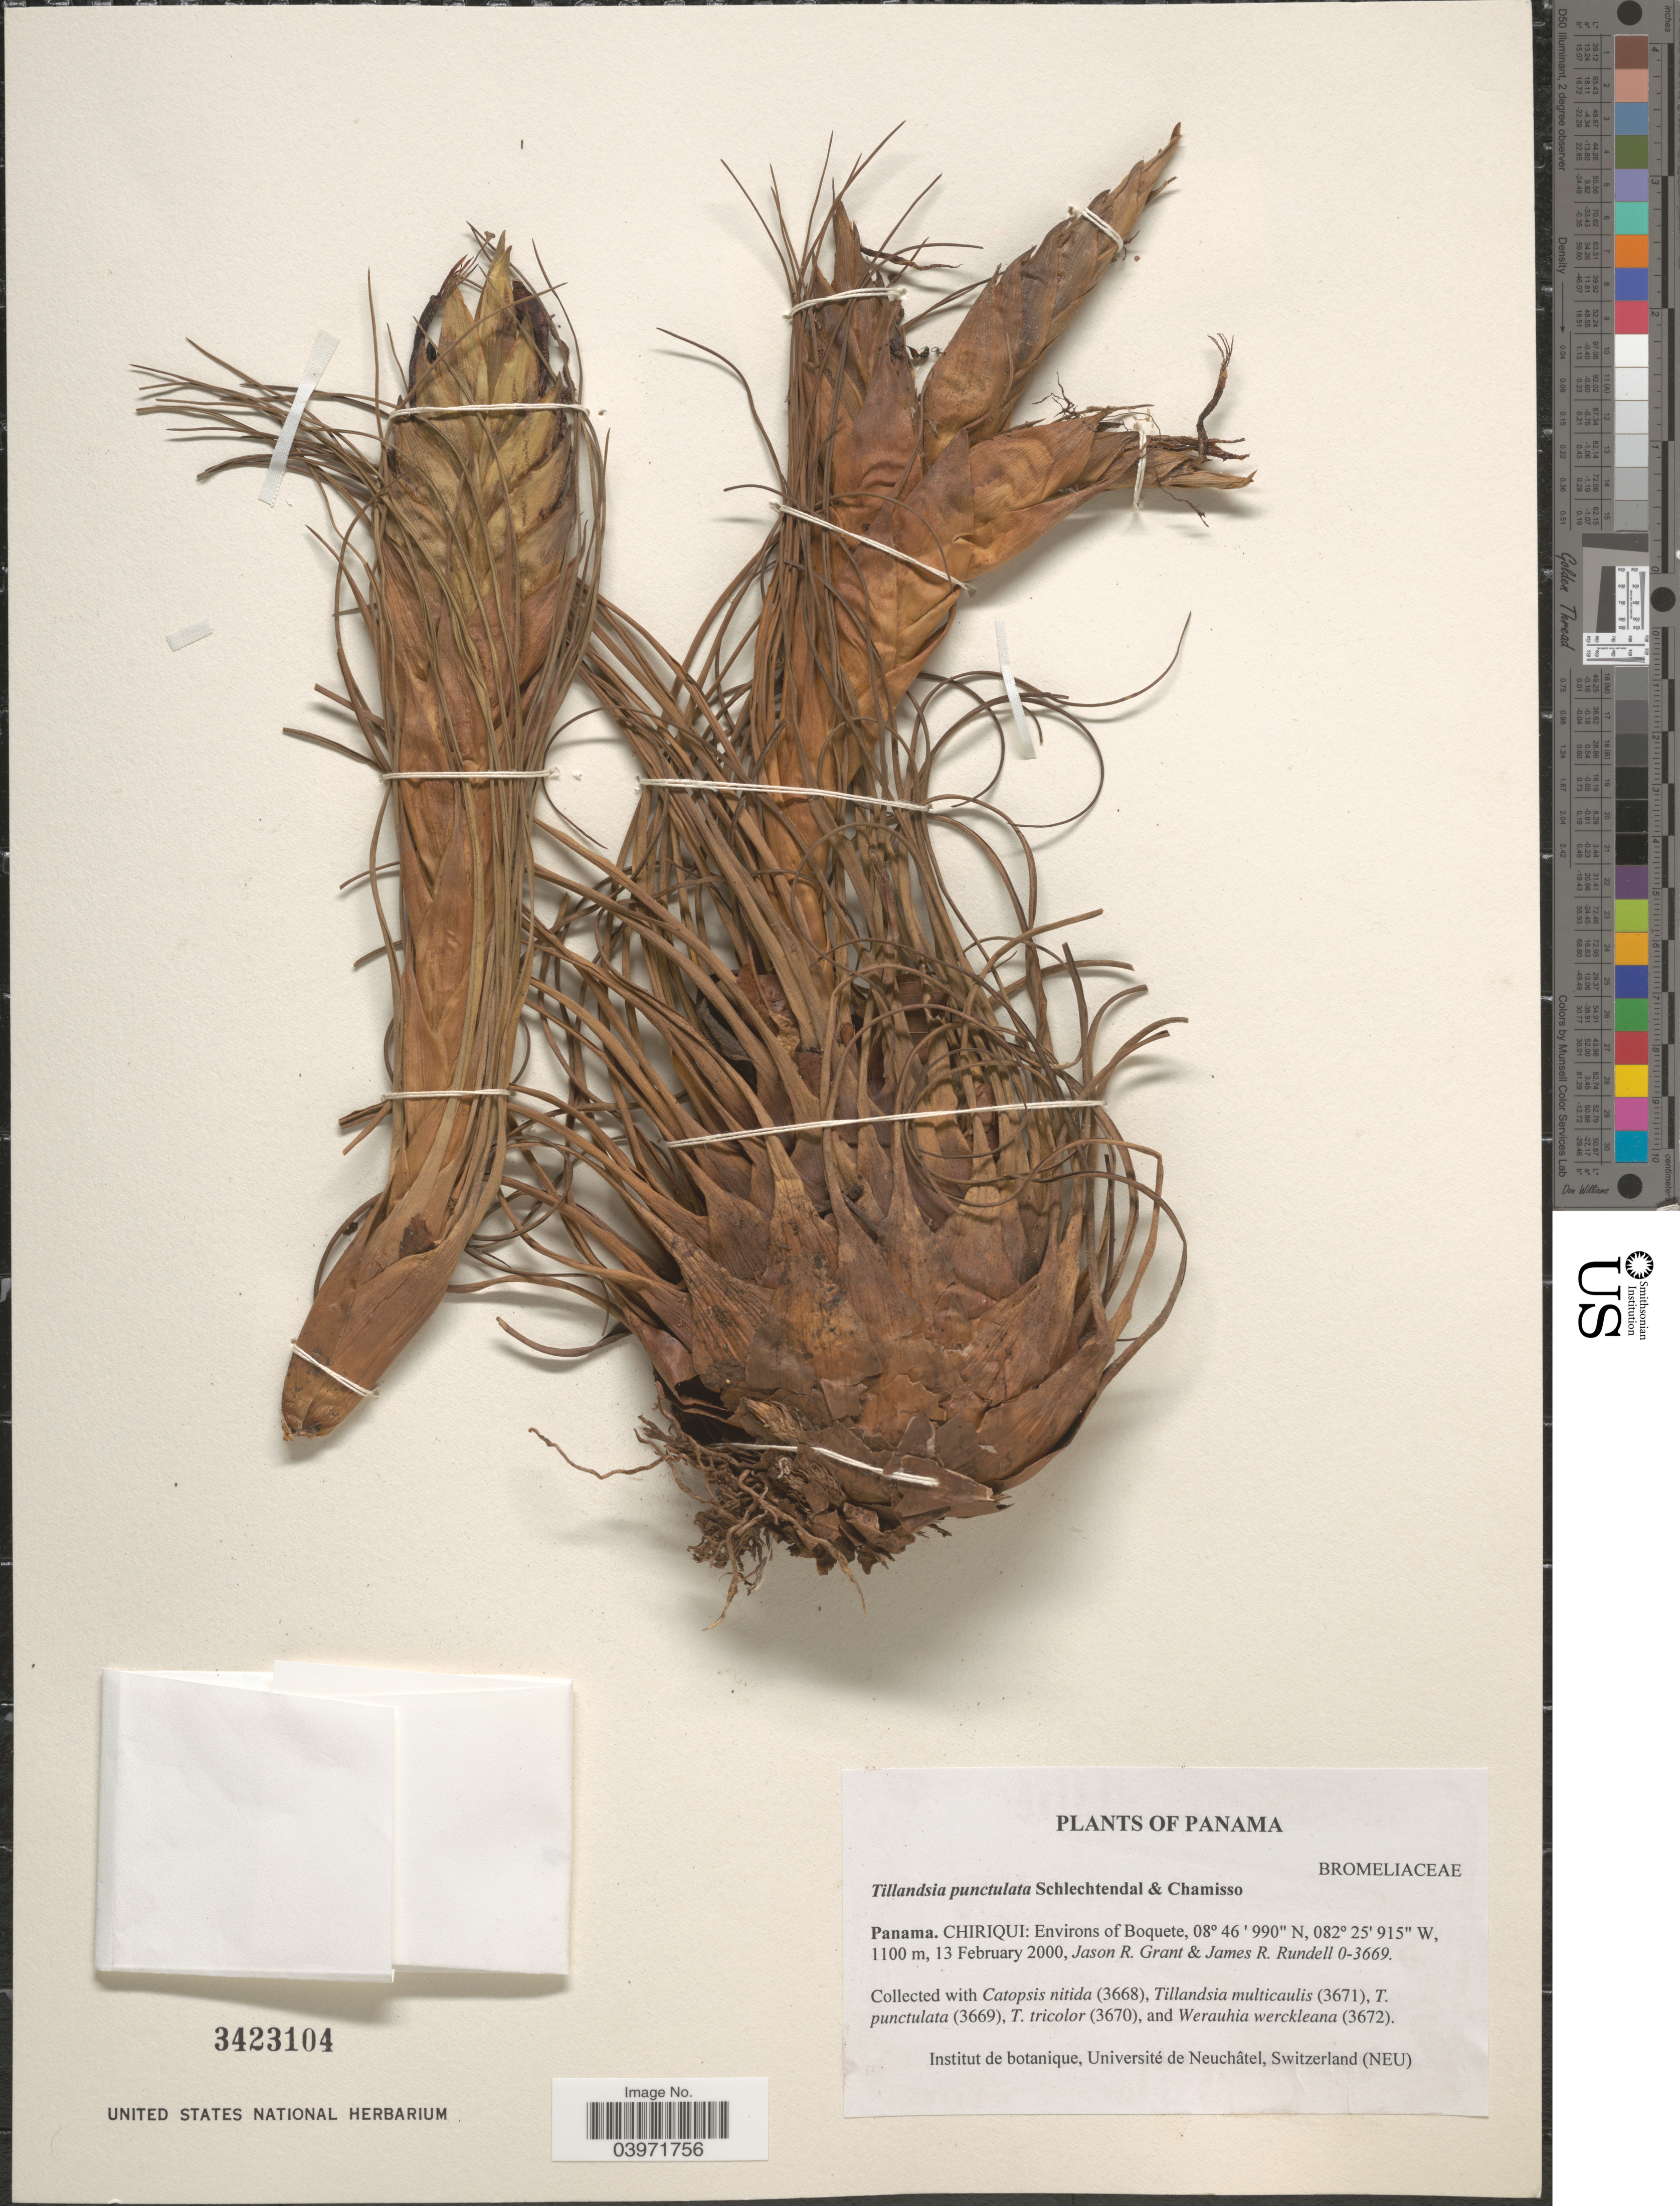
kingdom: Plantae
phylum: Tracheophyta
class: Liliopsida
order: Poales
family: Bromeliaceae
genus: Tillandsia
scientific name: Tillandsia punctulata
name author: Schltdl. & Cham.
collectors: J. R. Grant & J. R. Rundell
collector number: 0-3669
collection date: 2000-02-13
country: Panama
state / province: Chiriqui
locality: Environs of Boquete.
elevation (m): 1100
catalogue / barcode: US 3423104